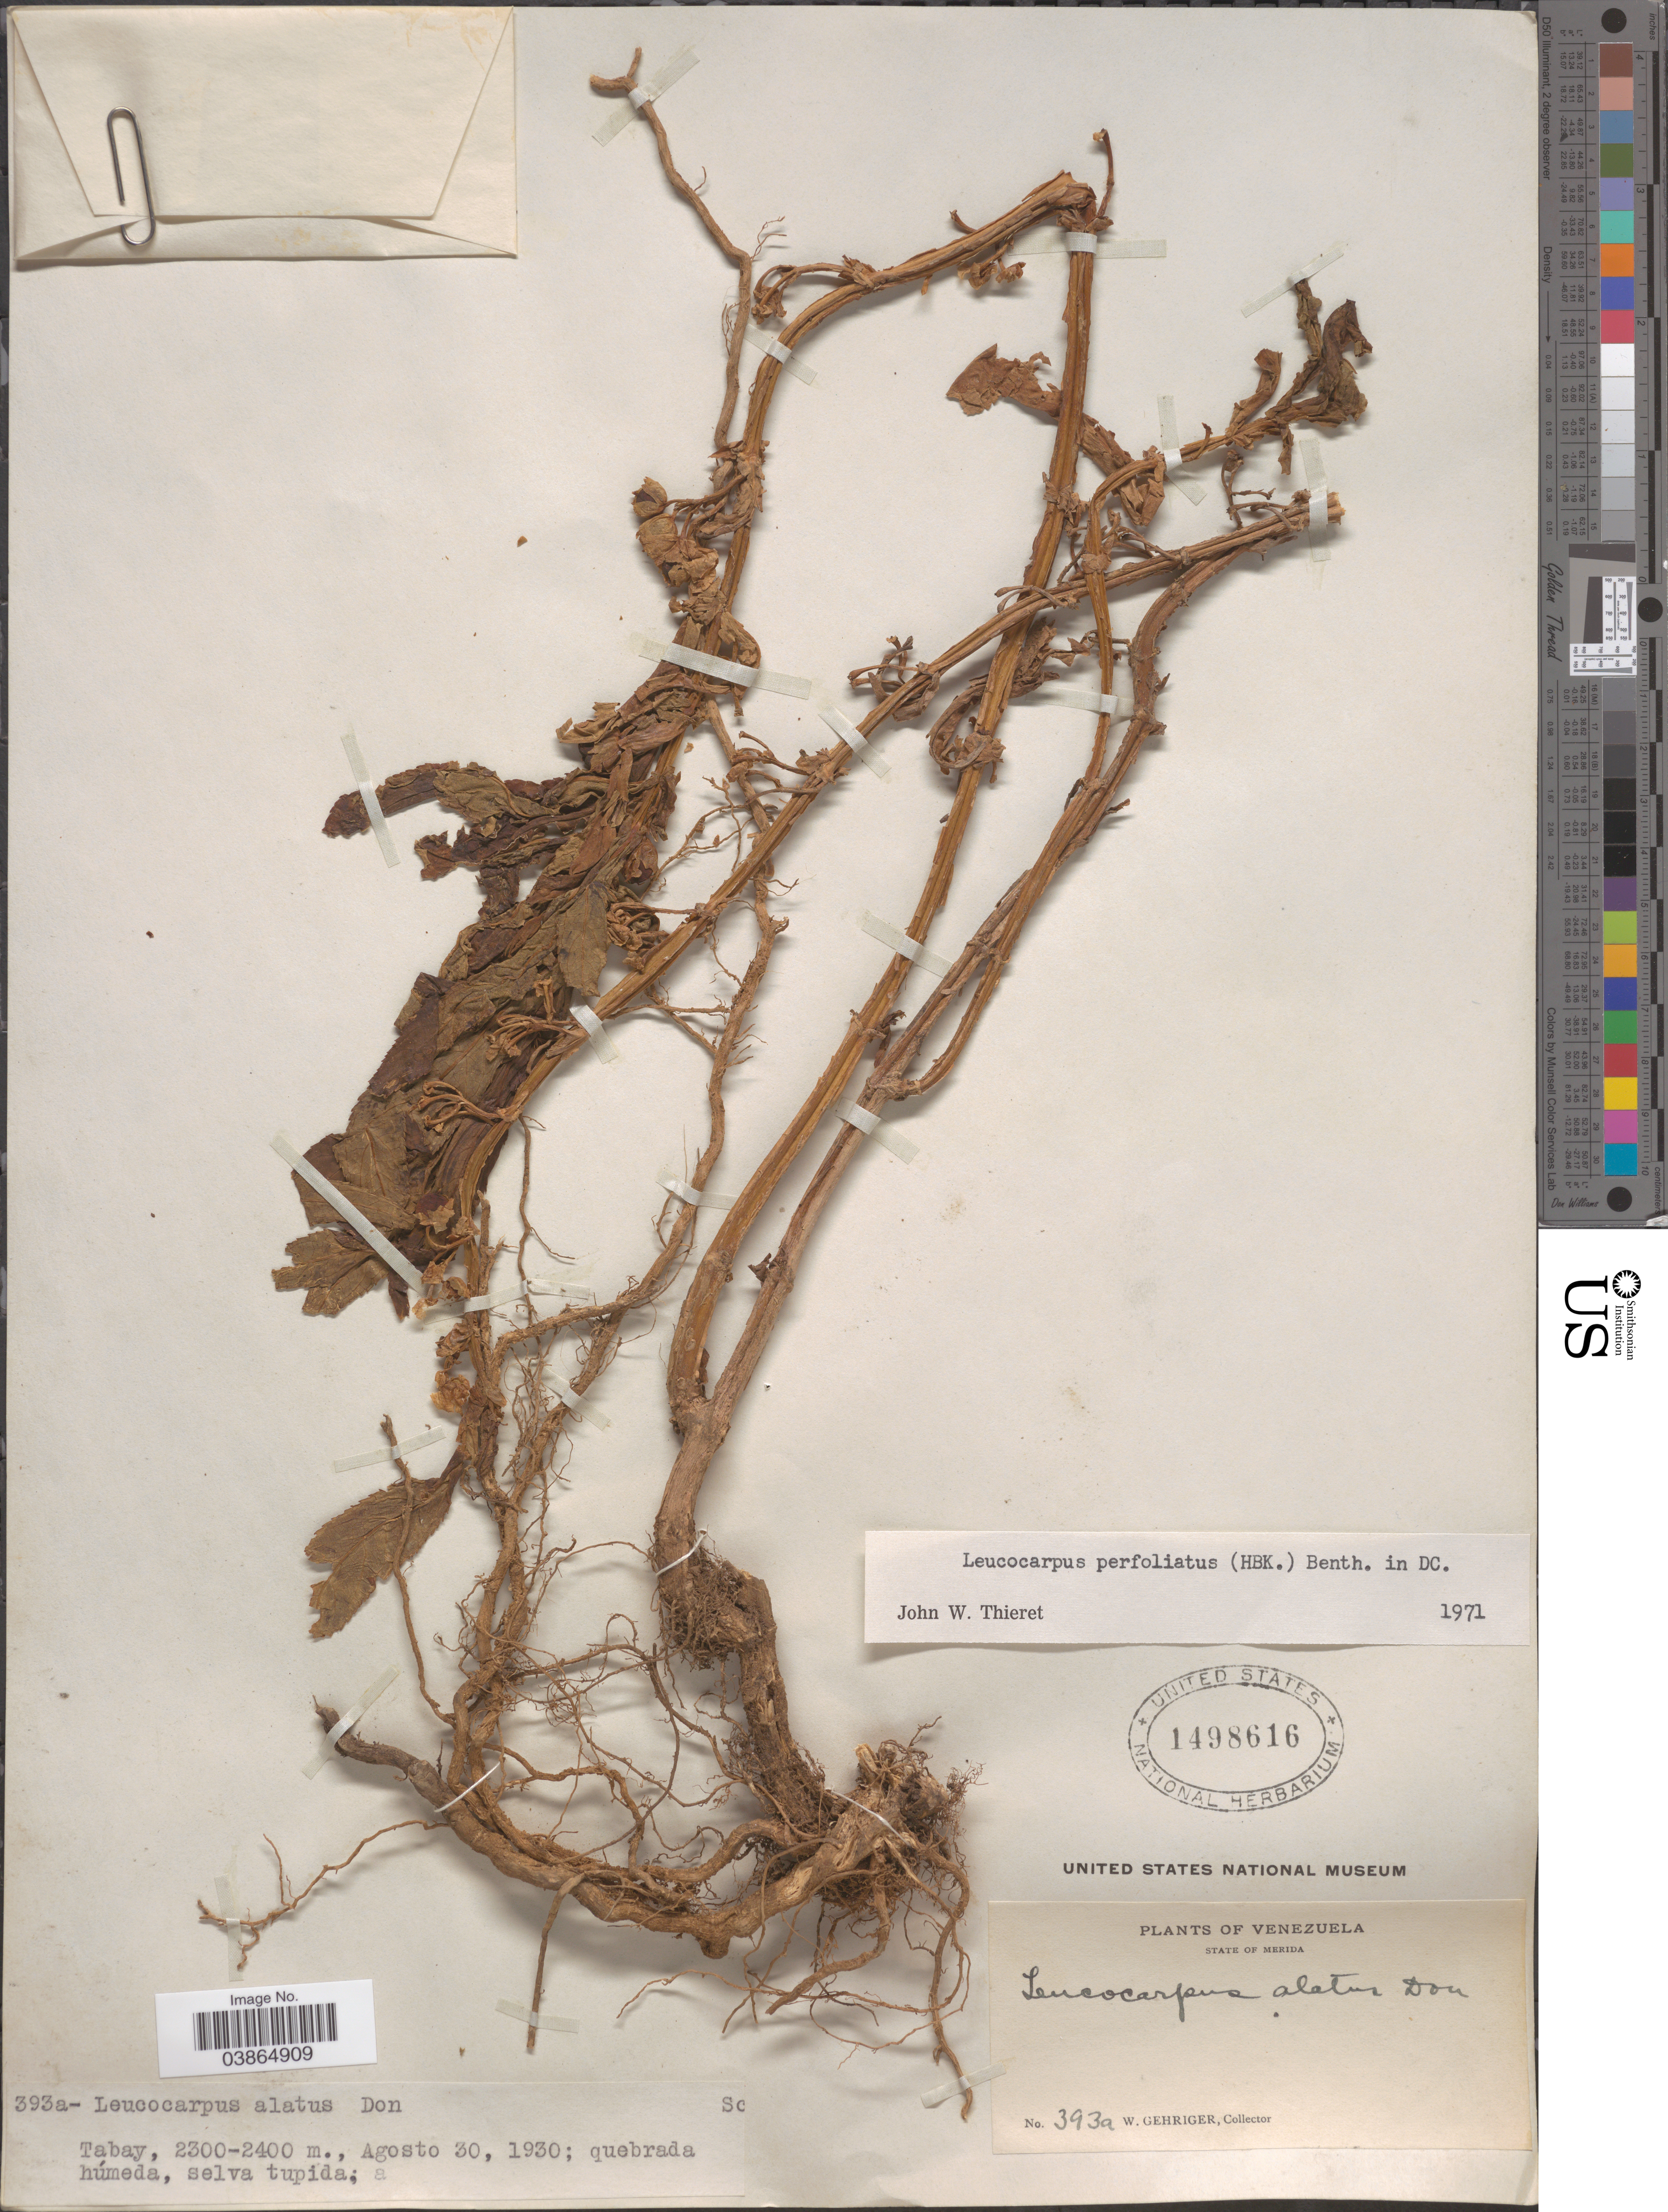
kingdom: Plantae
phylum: Tracheophyta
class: Magnoliopsida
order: Lamiales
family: Phrymaceae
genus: Leucocarpus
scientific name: Leucocarpus perfoliatus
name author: (Kunth) Benth.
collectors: W. Gehriger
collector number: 393a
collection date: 1930-08-30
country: Venezuela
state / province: Merida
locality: Tabay.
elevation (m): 2300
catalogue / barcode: US 1498616